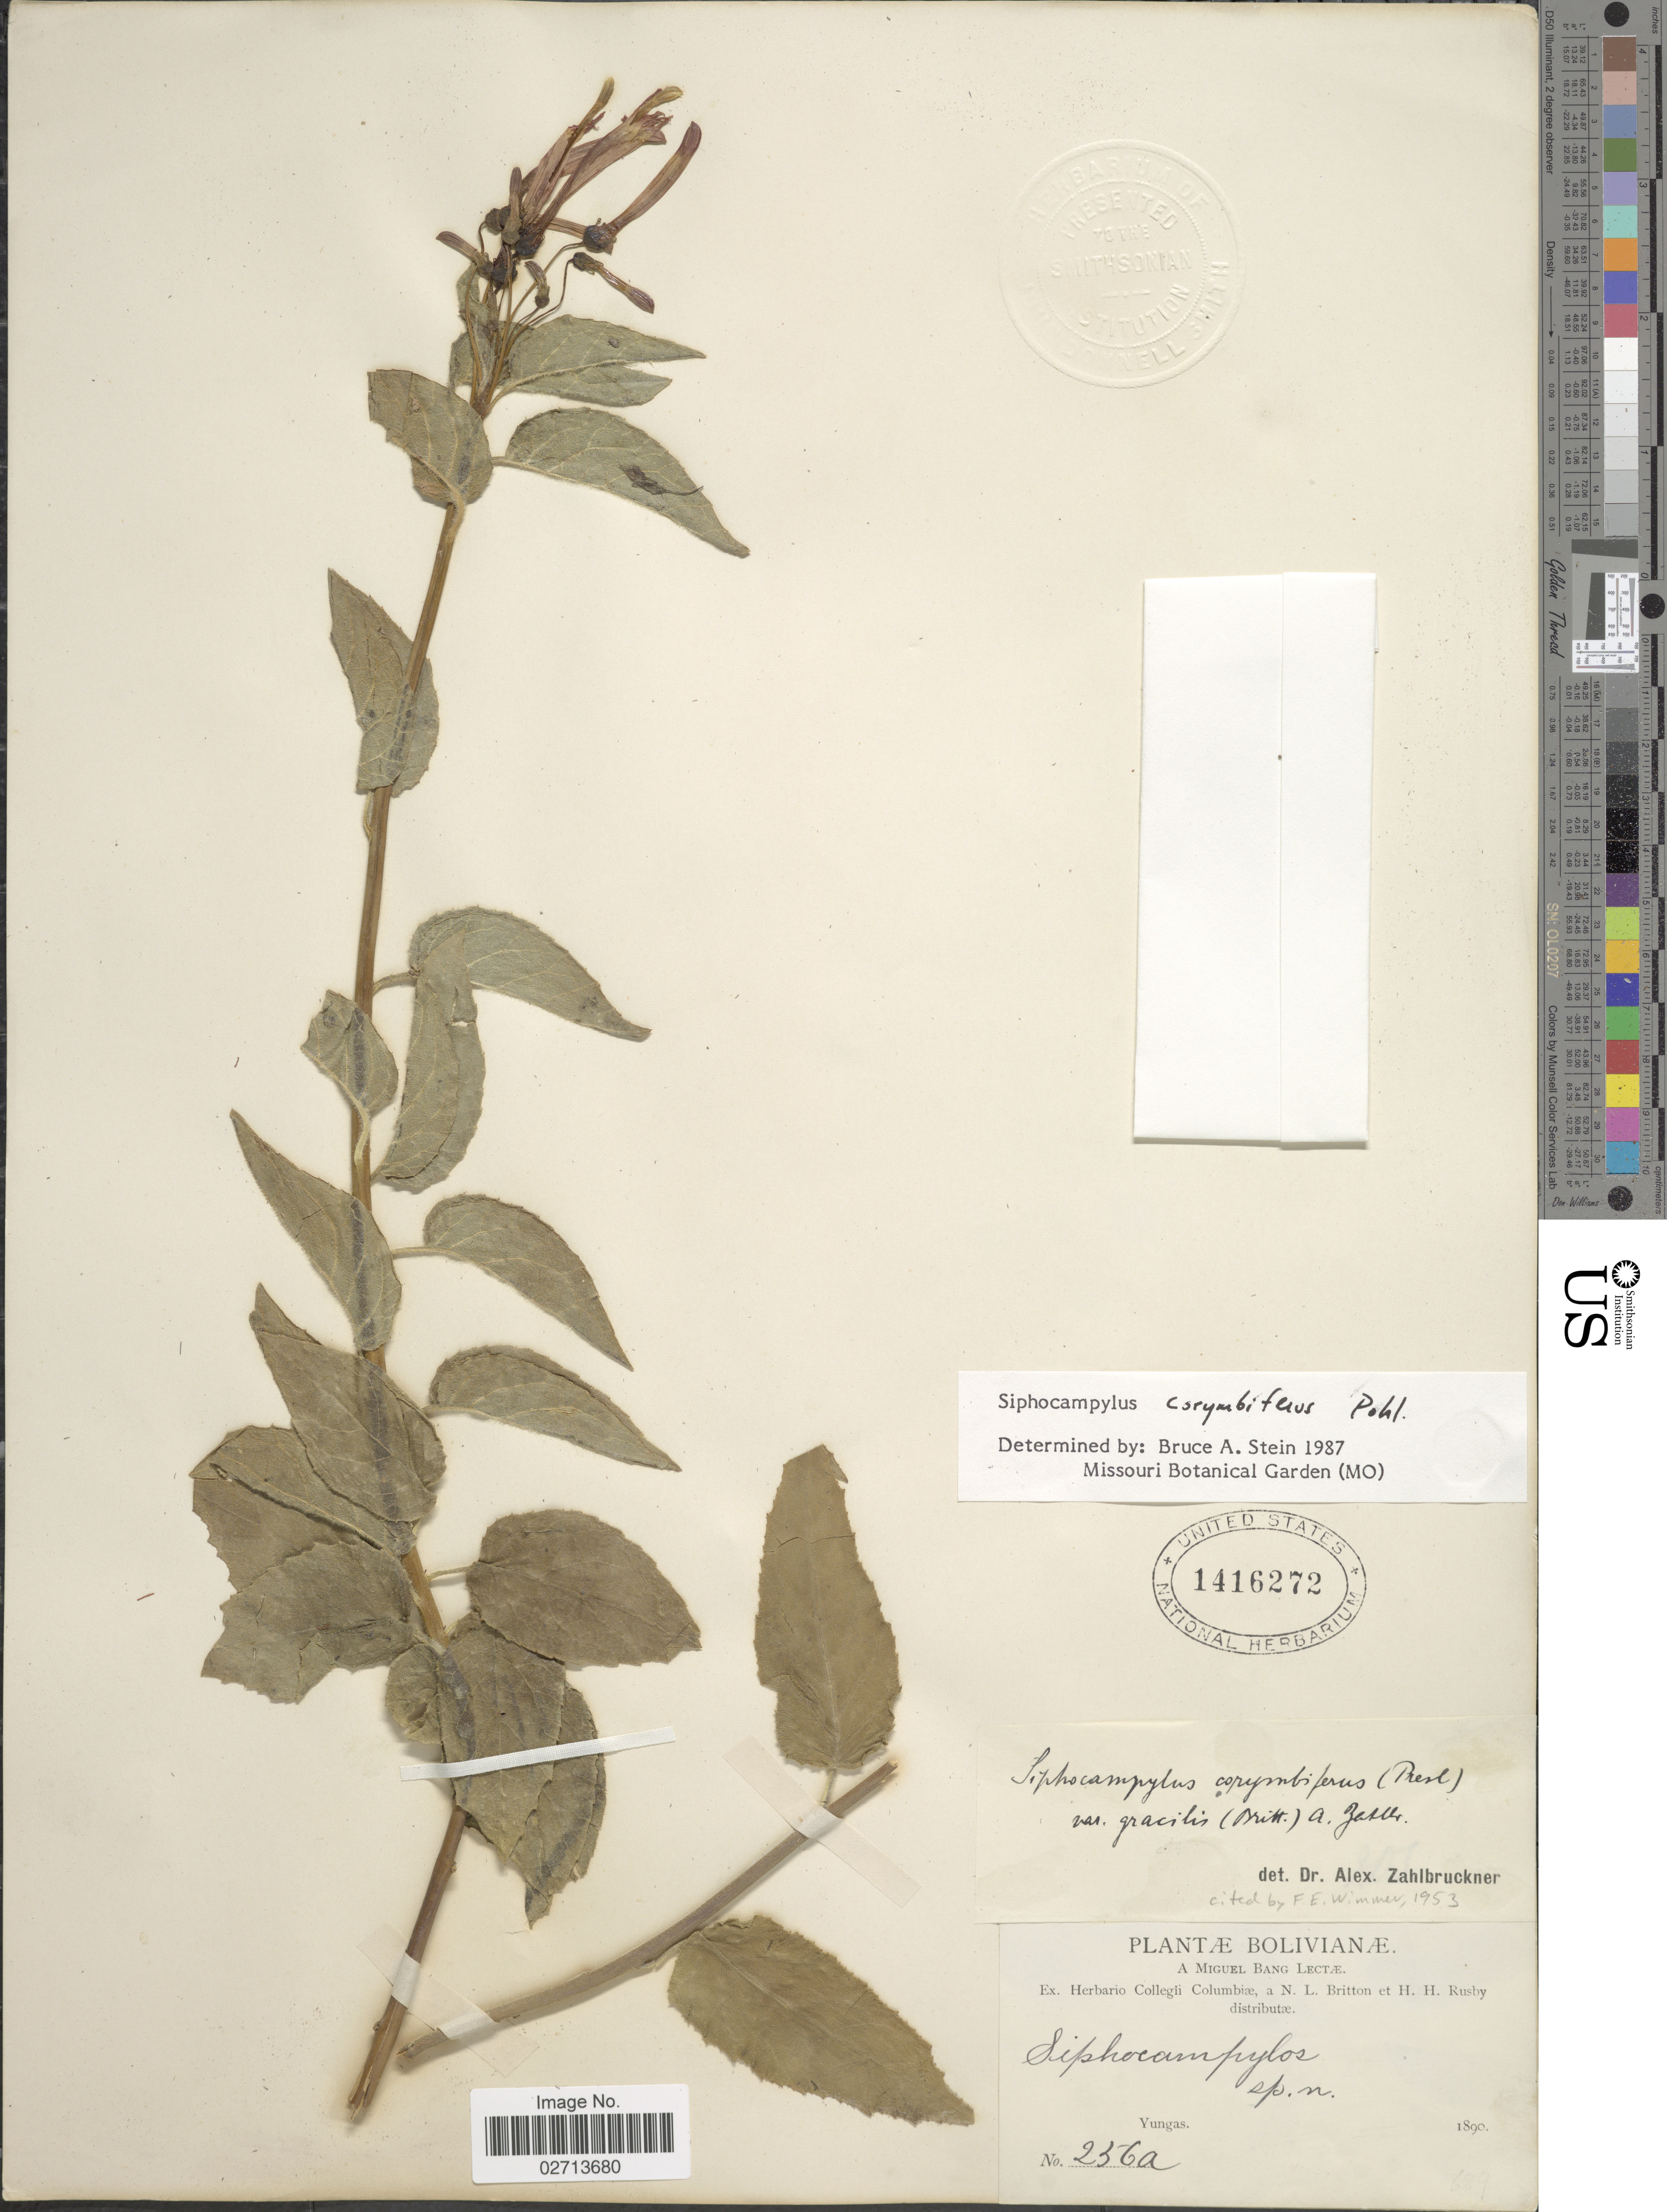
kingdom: Plantae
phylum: Tracheophyta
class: Magnoliopsida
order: Asterales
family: Campanulaceae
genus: Siphocampylus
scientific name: Siphocampylus corymbiferus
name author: Pohl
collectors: M. Bang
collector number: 256a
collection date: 1890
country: Bolivia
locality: Yungas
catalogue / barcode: US 1416272